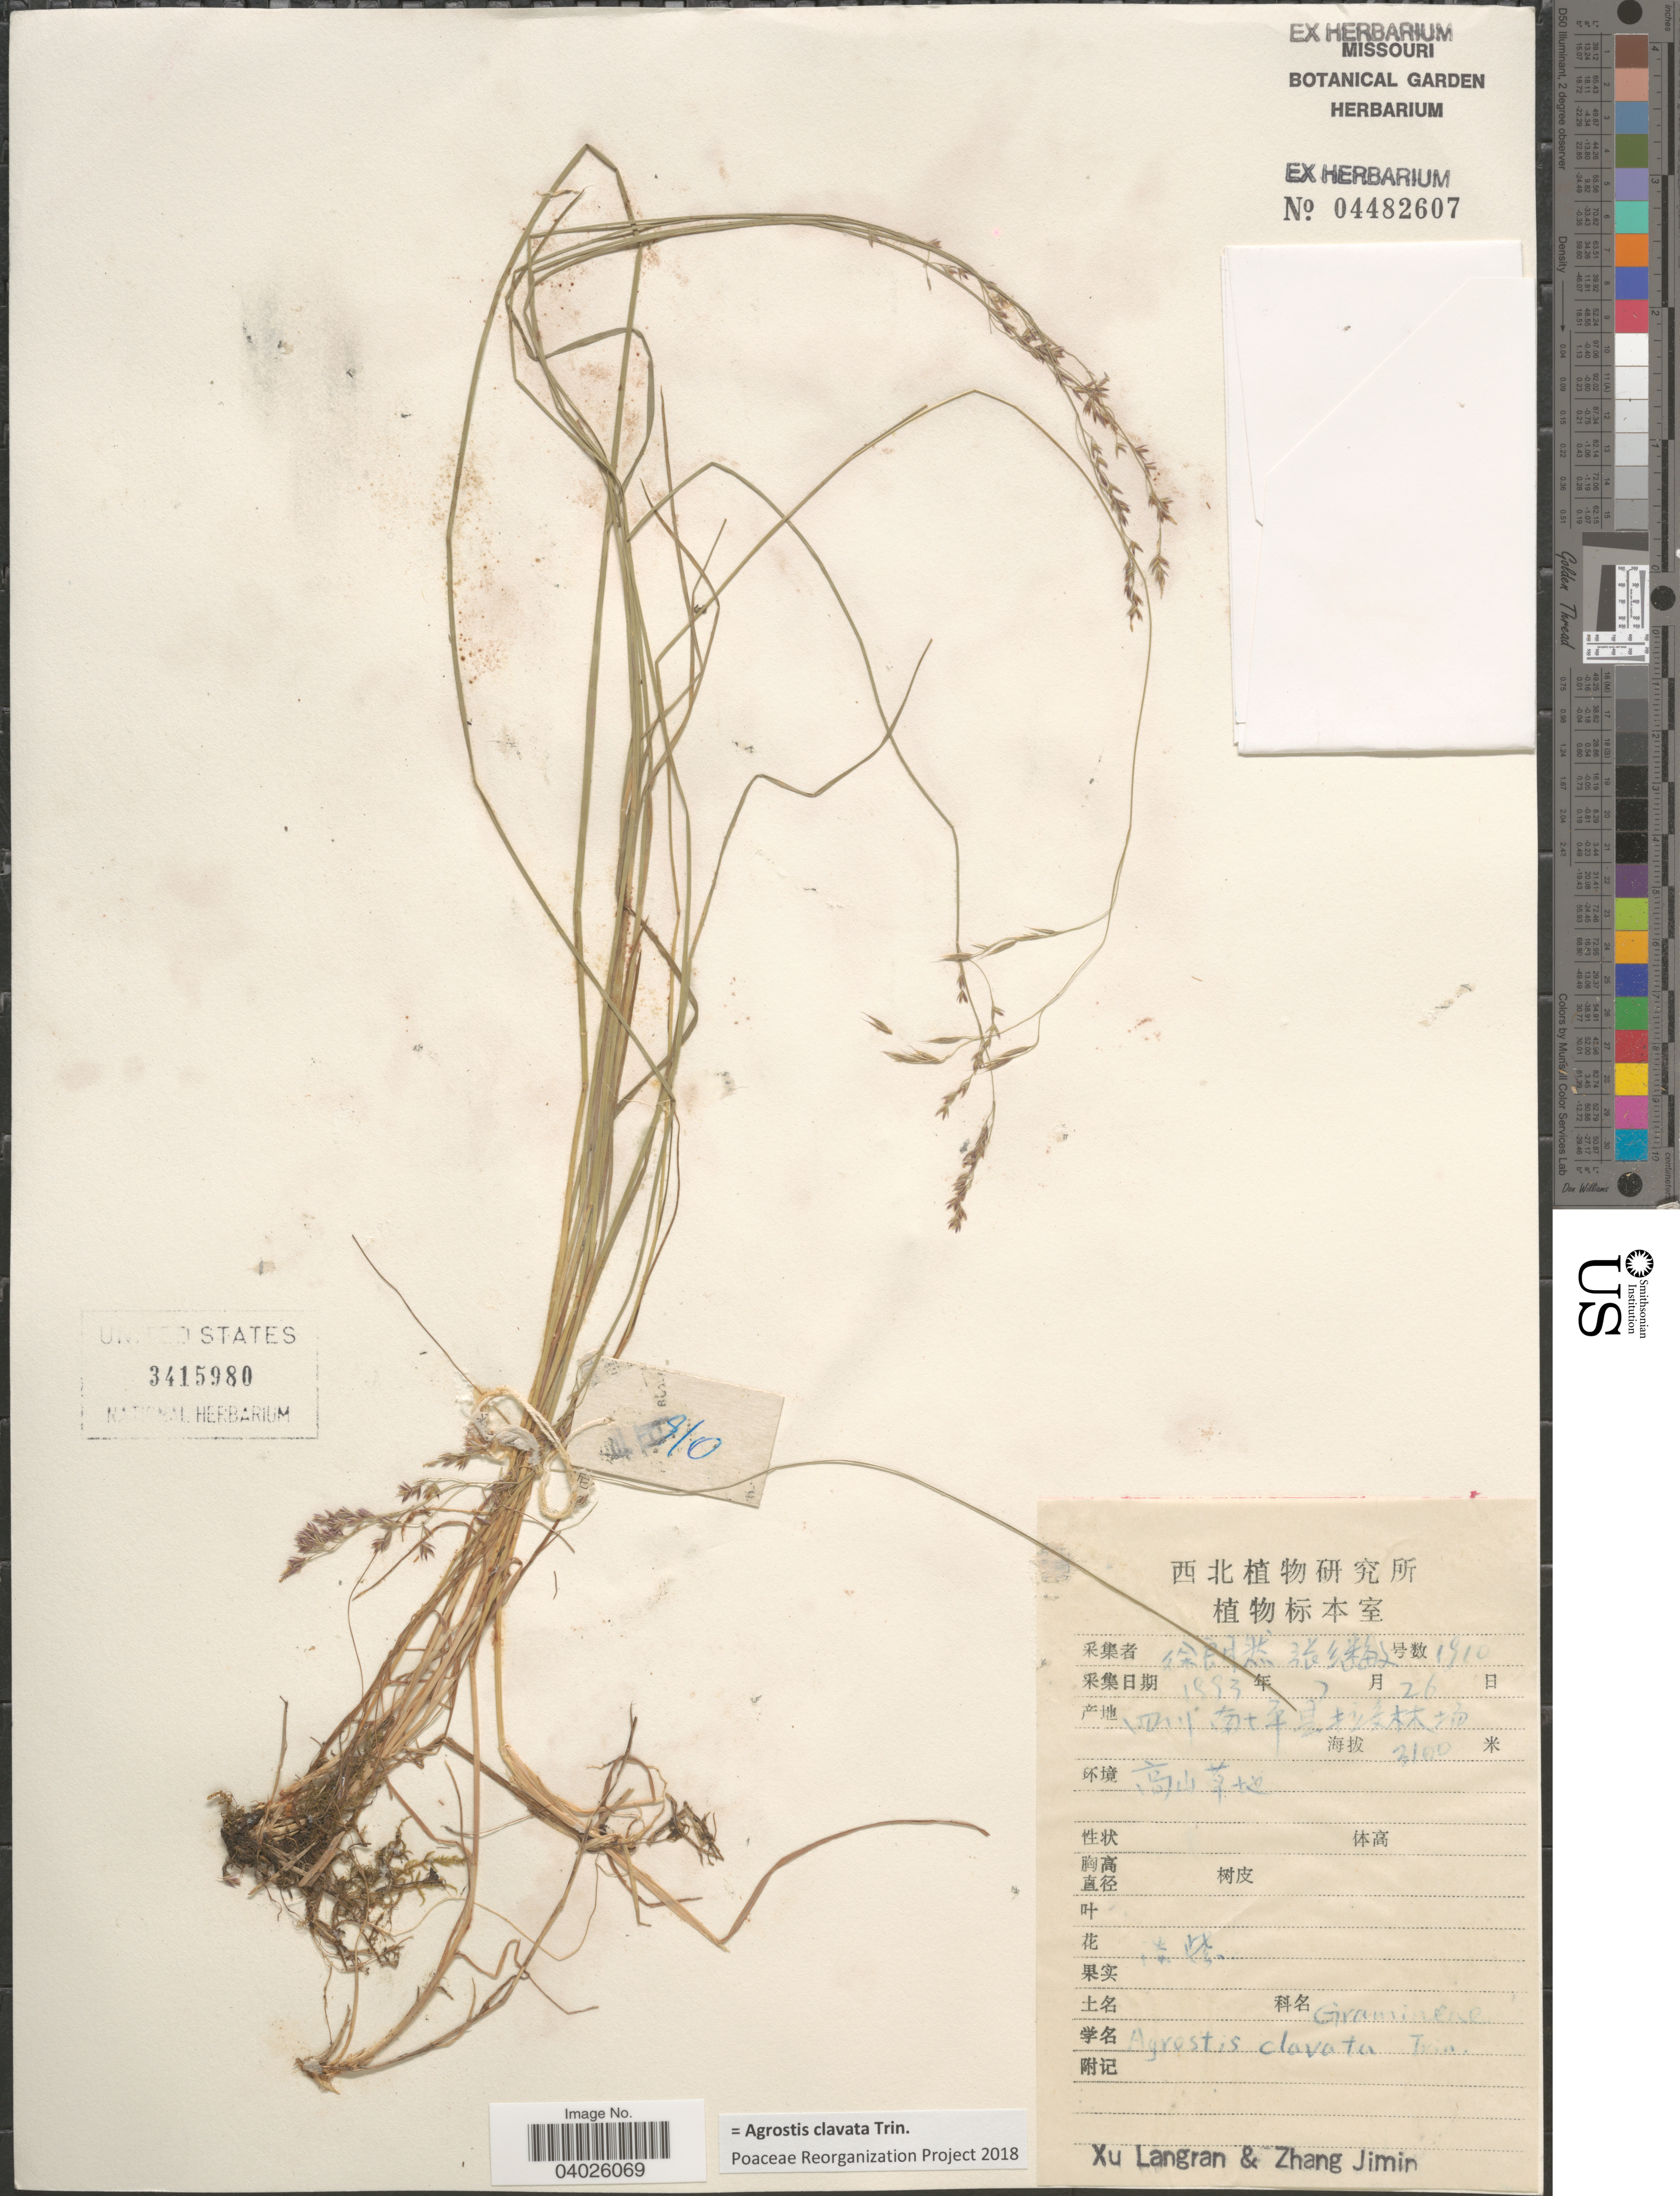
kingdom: Plantae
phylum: Tracheophyta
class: Liliopsida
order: Poales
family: Poaceae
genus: Agrostis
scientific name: Agrostis clavata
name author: Trin.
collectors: L. Xu & J. Zhang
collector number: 1910 ?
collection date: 1993-07-26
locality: X.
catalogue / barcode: US 3415980